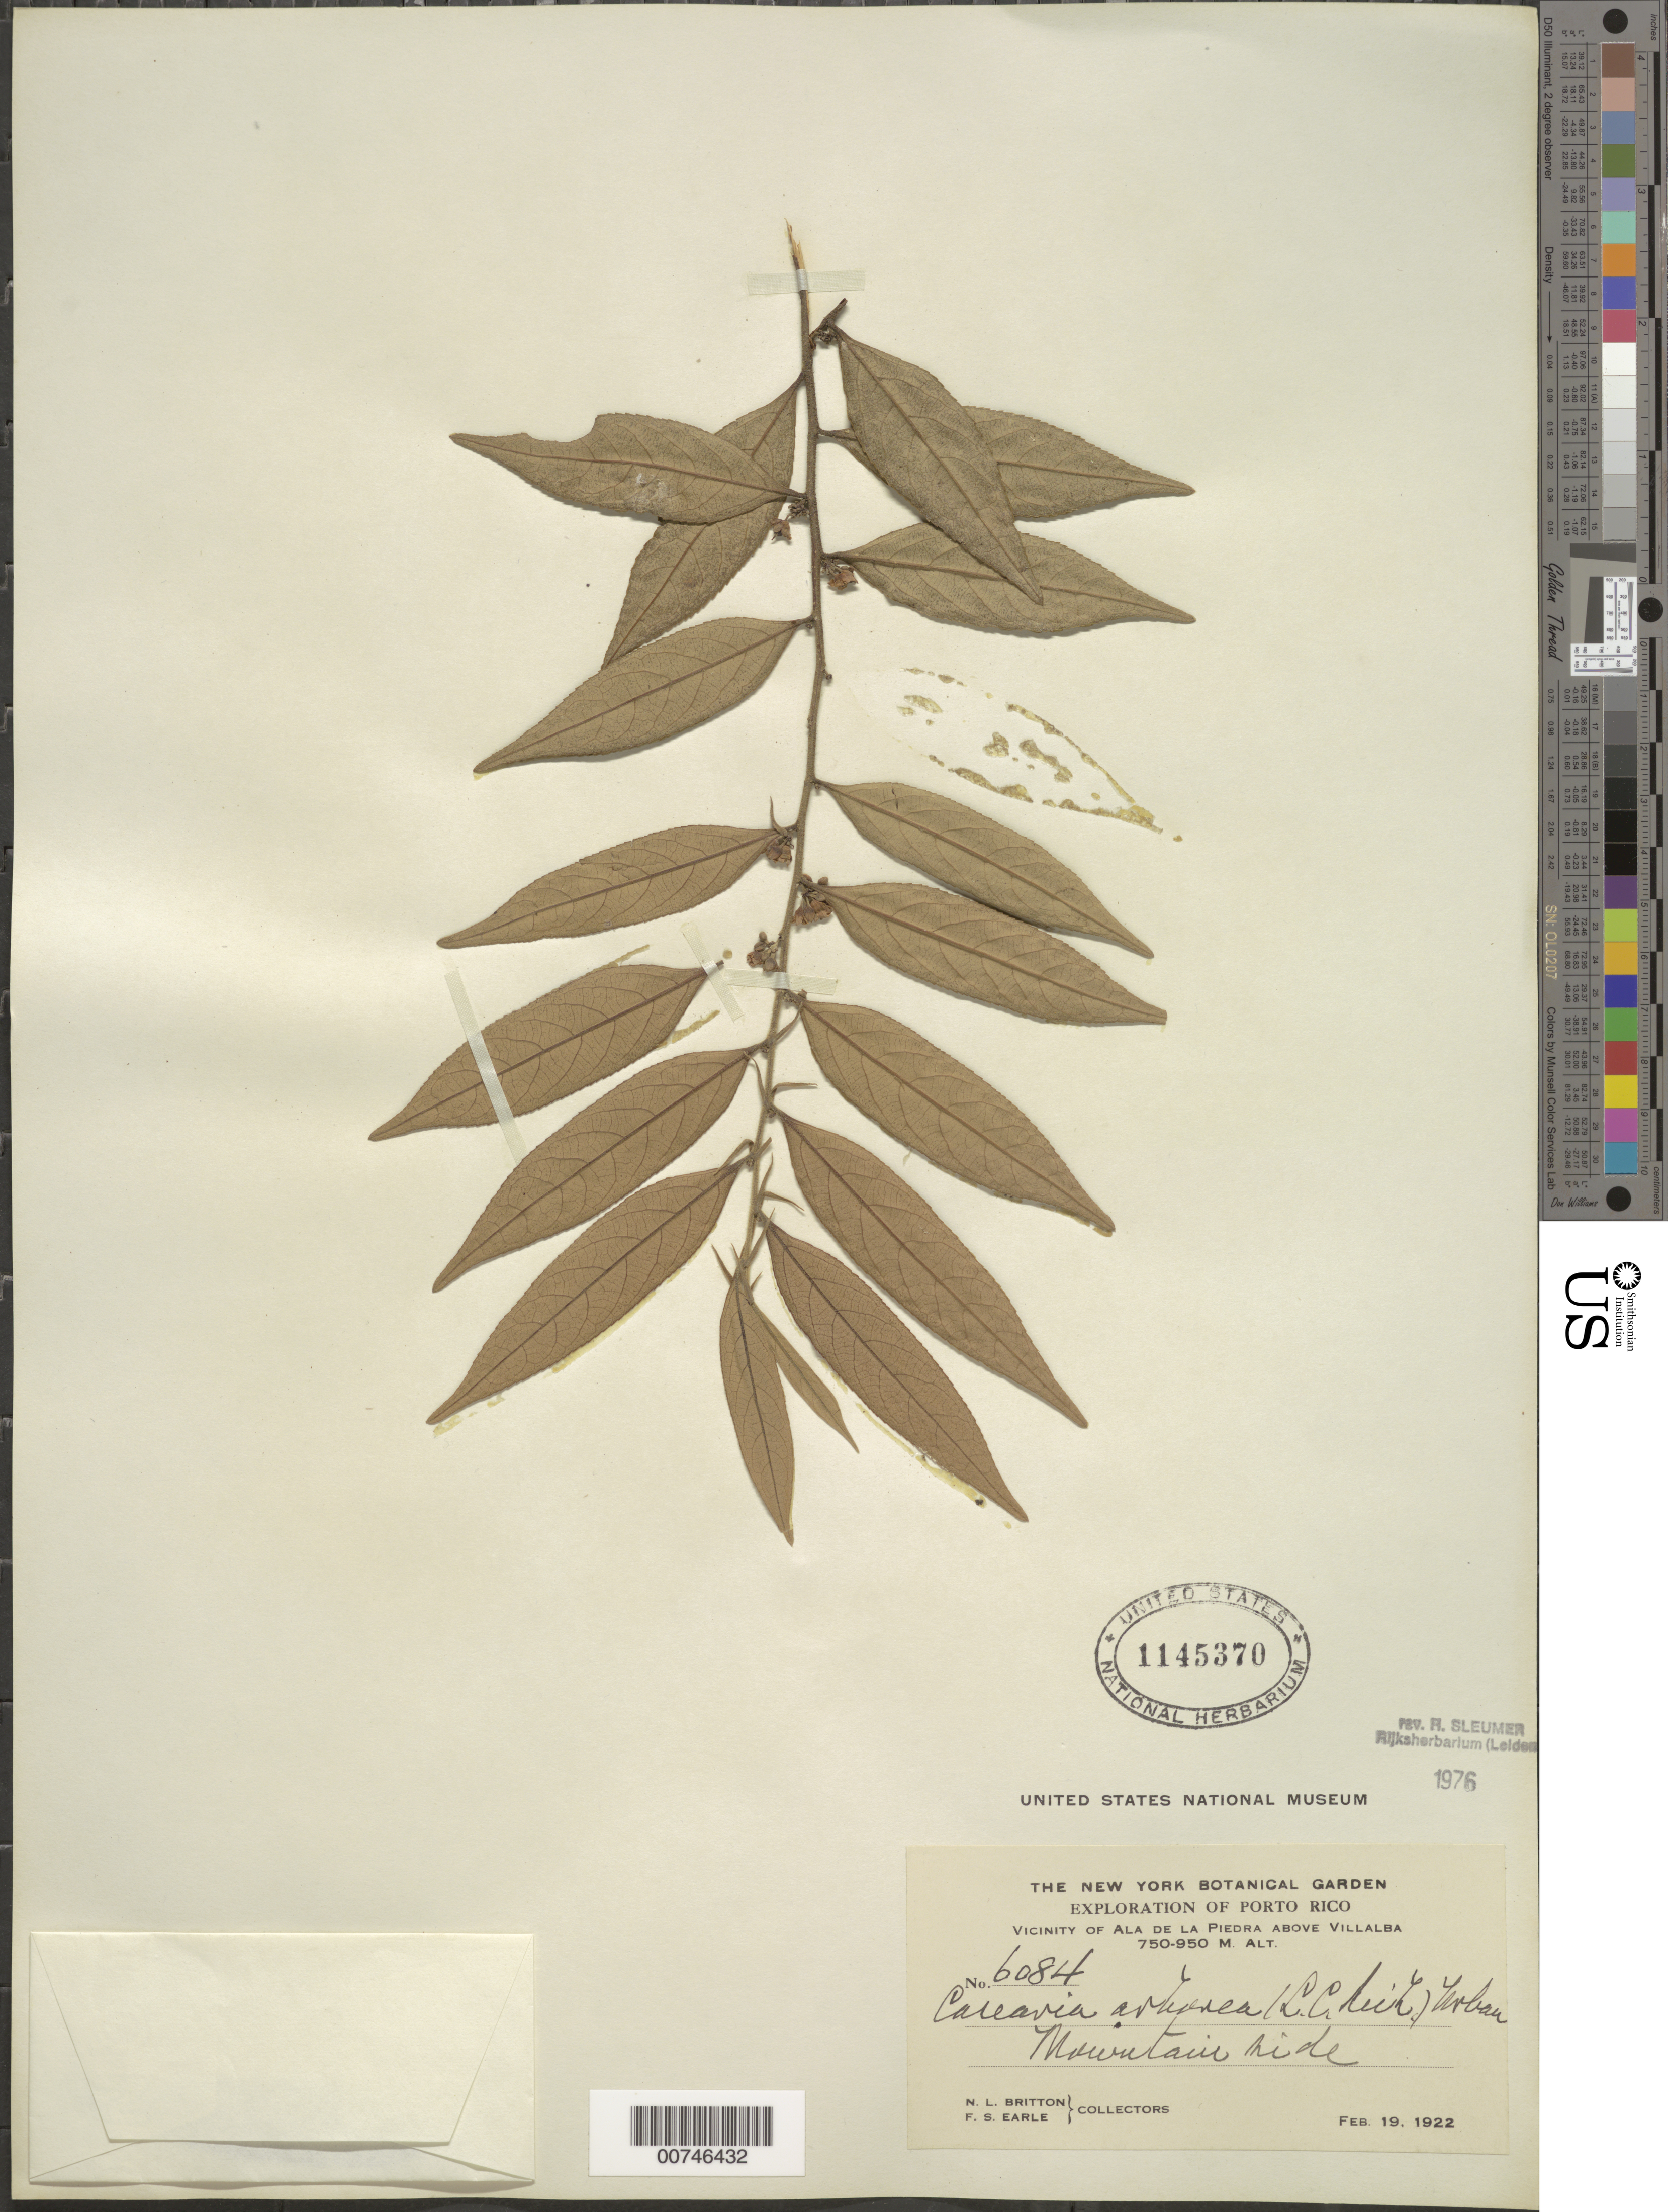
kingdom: Plantae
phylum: Tracheophyta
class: Magnoliopsida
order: Malpighiales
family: Salicaceae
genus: Casearia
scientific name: Casearia arborea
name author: (Rich.) Urb.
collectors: N. Britton & F. S. Earle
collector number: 6084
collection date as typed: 19 Feb 1922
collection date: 1922-02-19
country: Puerto Rico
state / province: Villalba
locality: Vicinity of Ala de la Piedra, above Villalba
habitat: Mountain side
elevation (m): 750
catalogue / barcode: US 1145370